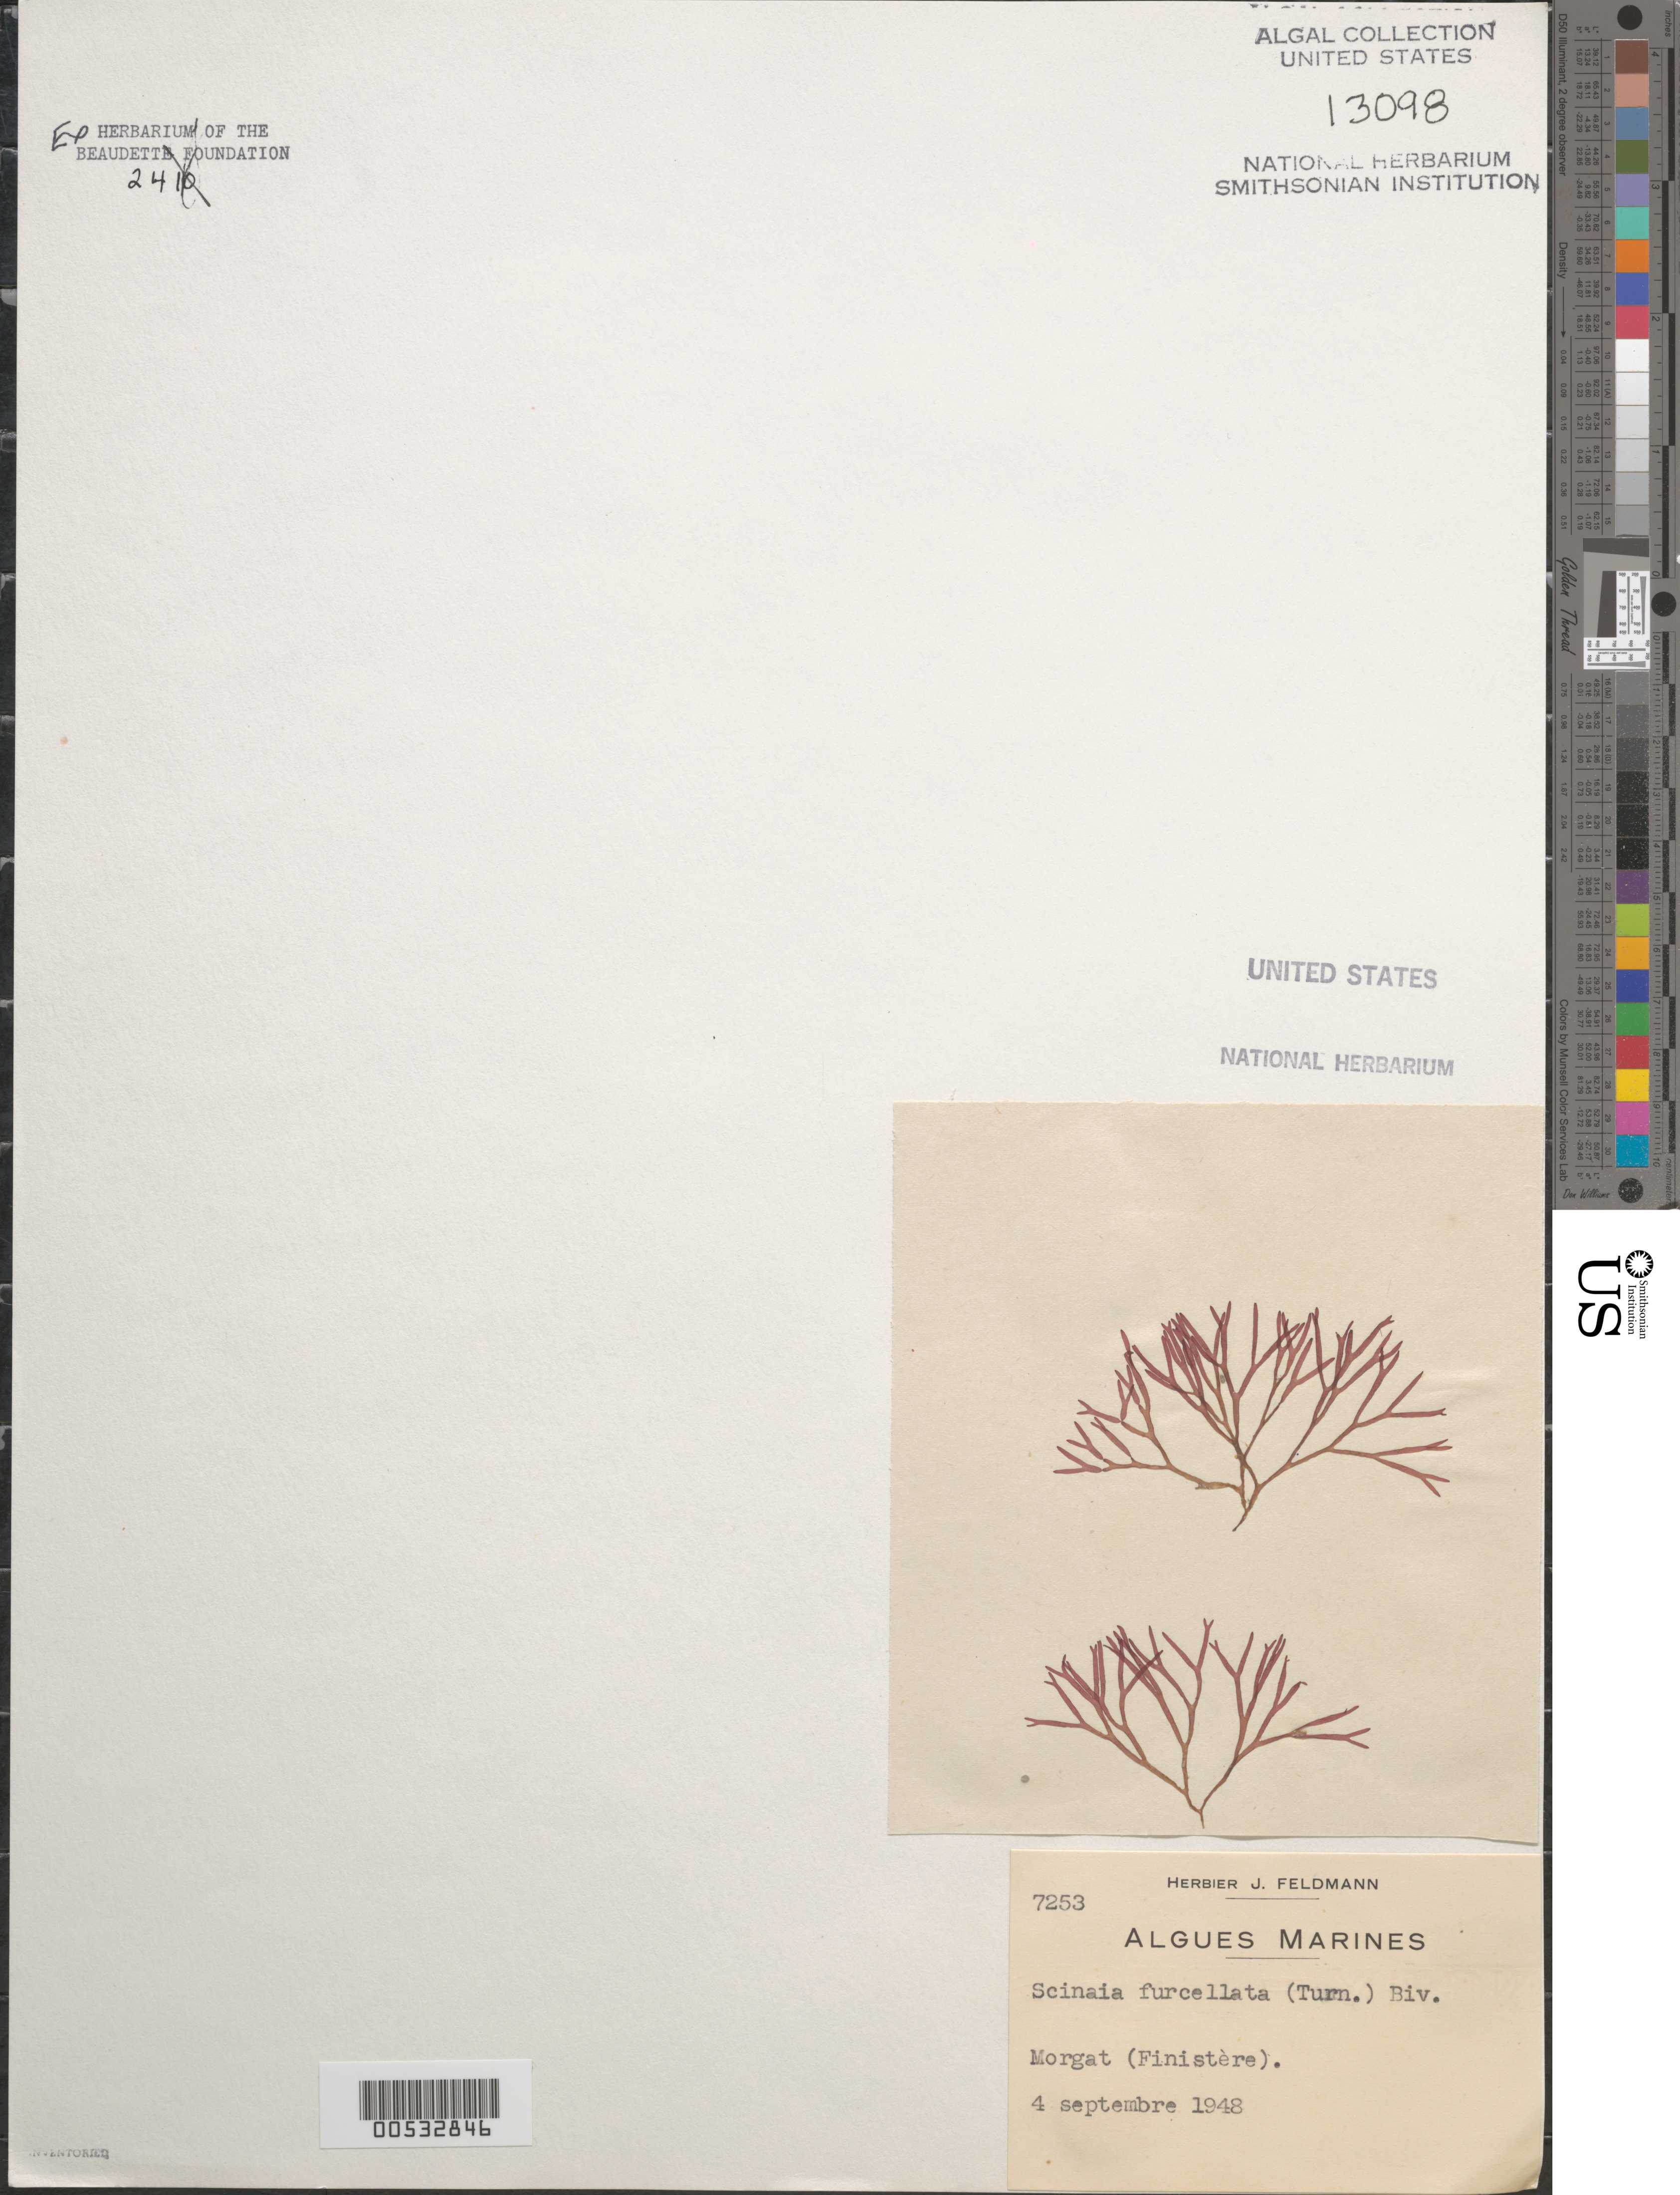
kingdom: Plantae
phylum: Rhodophyta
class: Florideophyceae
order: Nemaliales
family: Scinaiaceae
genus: Scinaia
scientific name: Scinaia furcellata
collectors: J. Feldmann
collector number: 7253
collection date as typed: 04 Sep 1948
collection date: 1948-09-04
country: France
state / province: Bretagne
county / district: Finistère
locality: Morgat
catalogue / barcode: US 13098